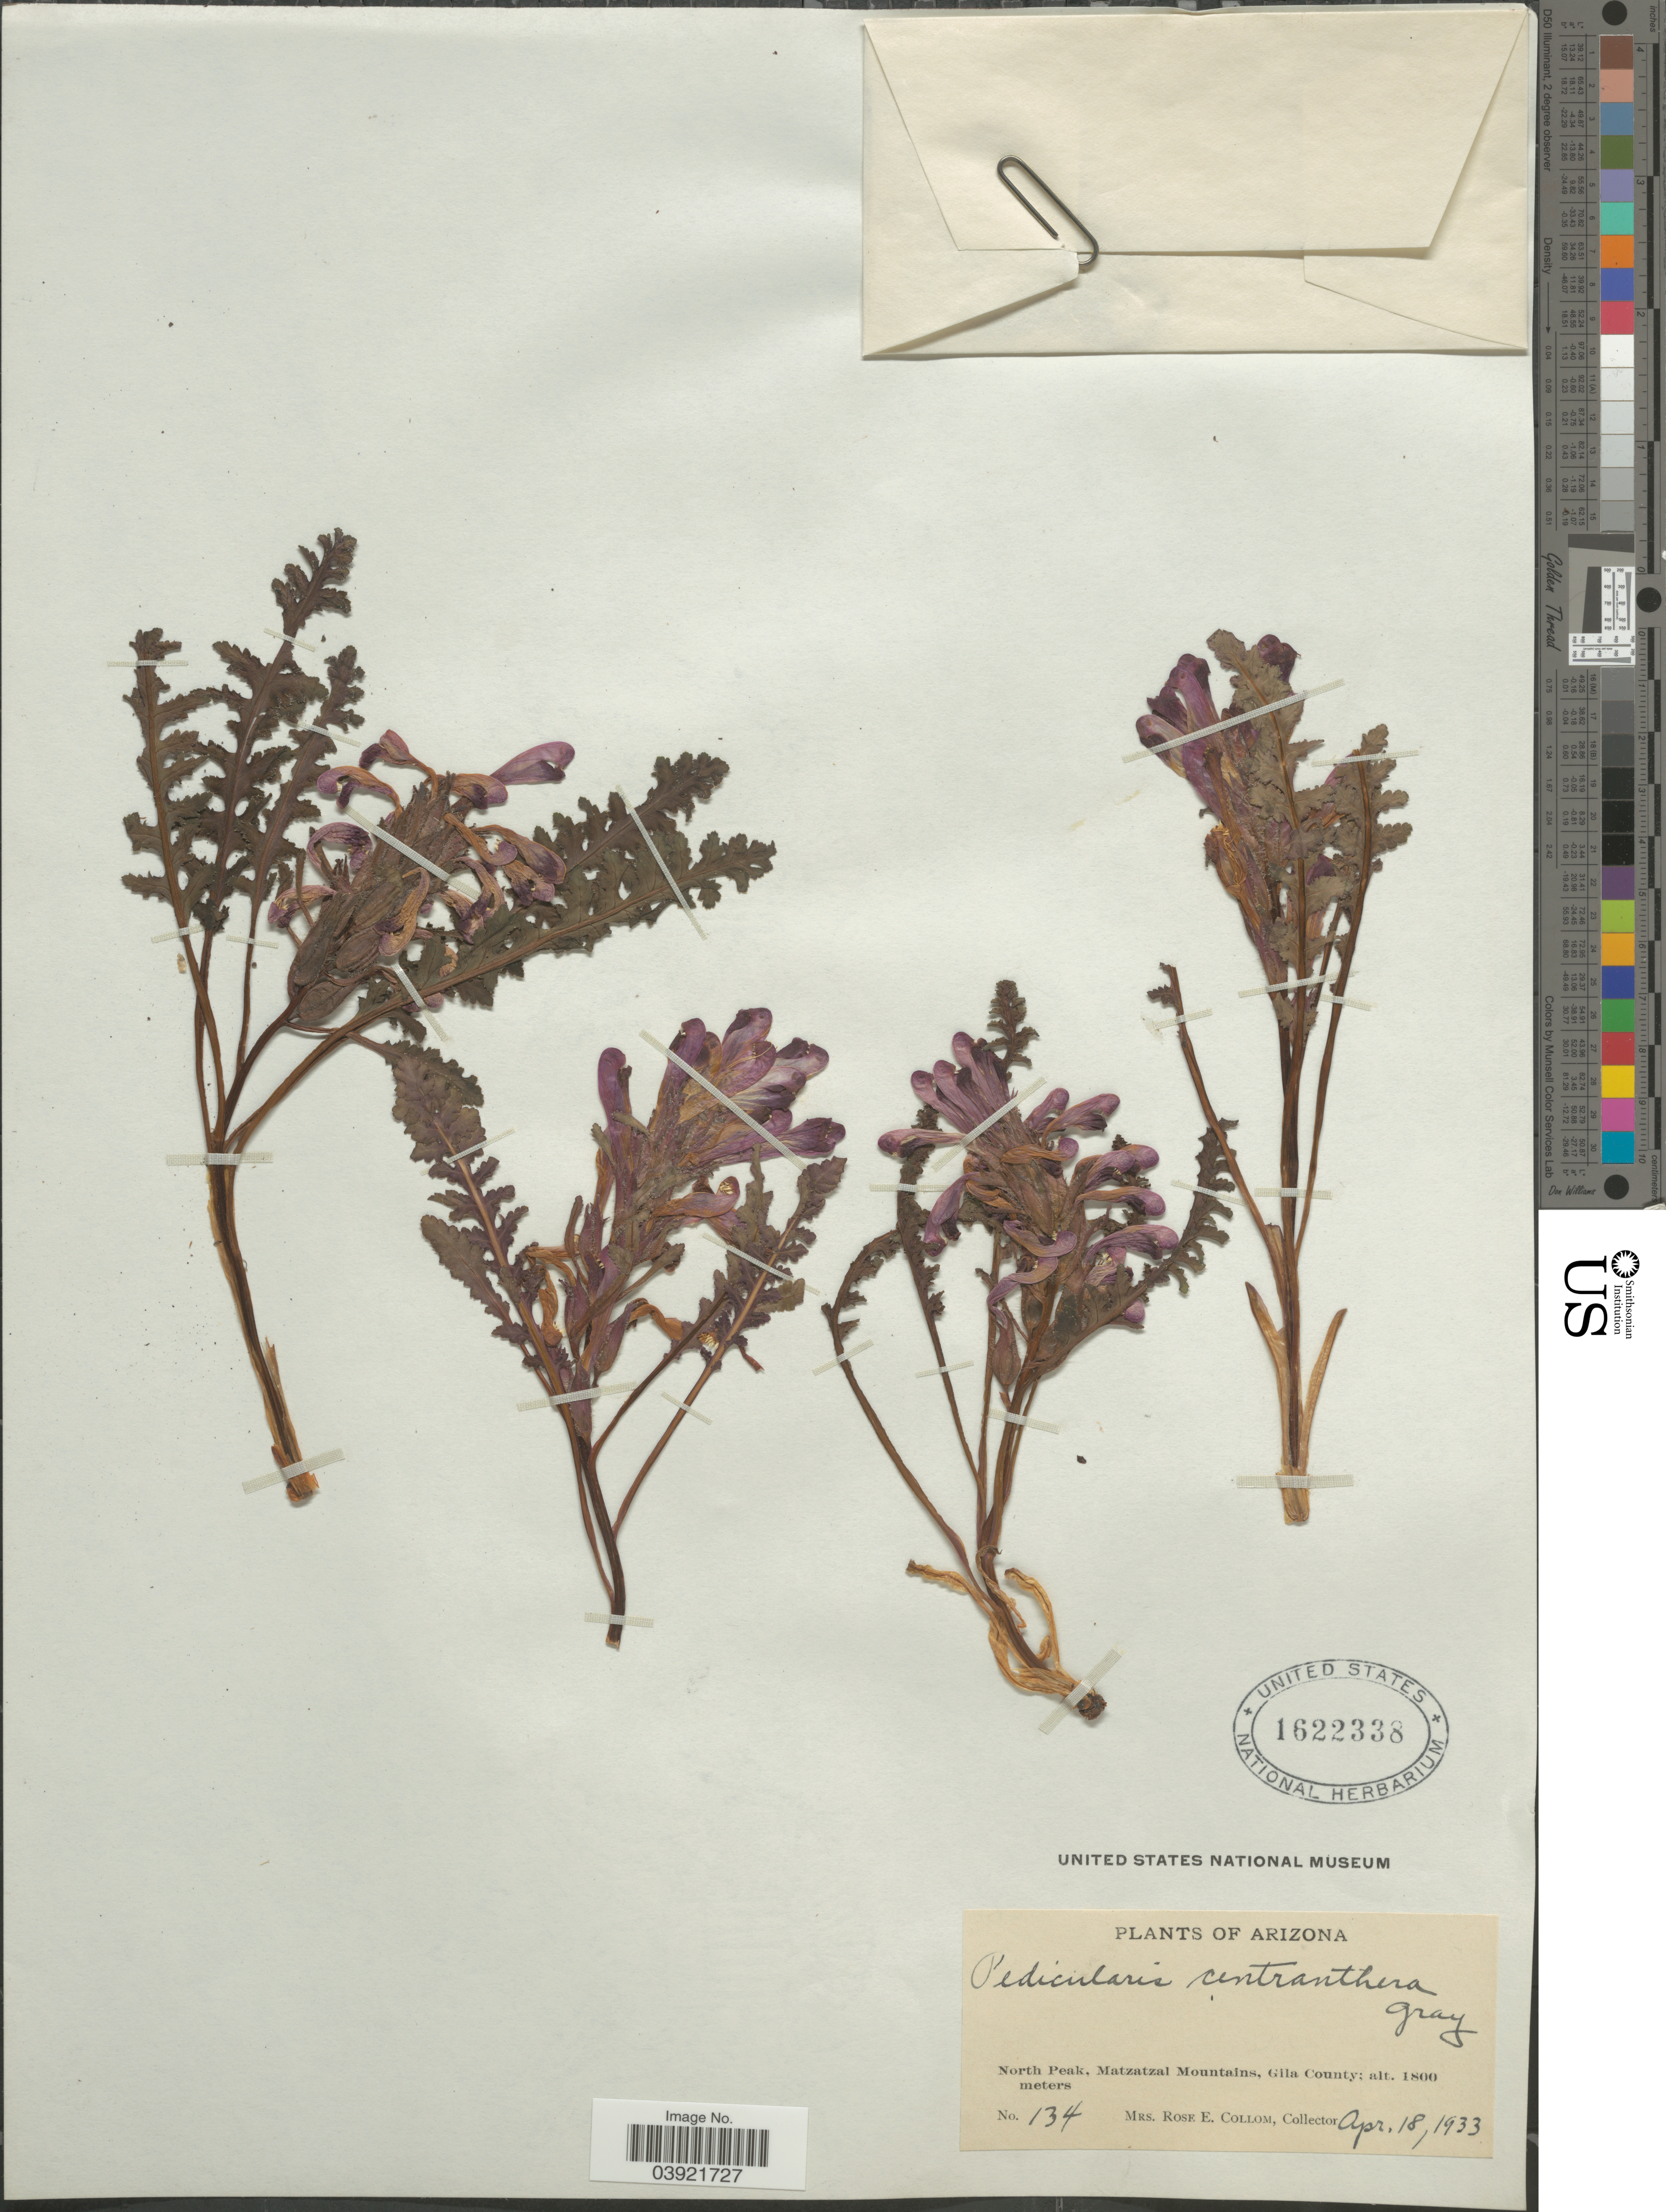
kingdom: Plantae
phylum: Tracheophyta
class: Magnoliopsida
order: Lamiales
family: Orobanchaceae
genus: Pedicularis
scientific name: Pedicularis centranthera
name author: A. Gray in Emory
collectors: R. E. Collom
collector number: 134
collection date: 1933-04-18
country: United States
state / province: Arizona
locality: North Peak, Matzatzal Mountains, Gila County.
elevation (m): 1800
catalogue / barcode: US 1622338